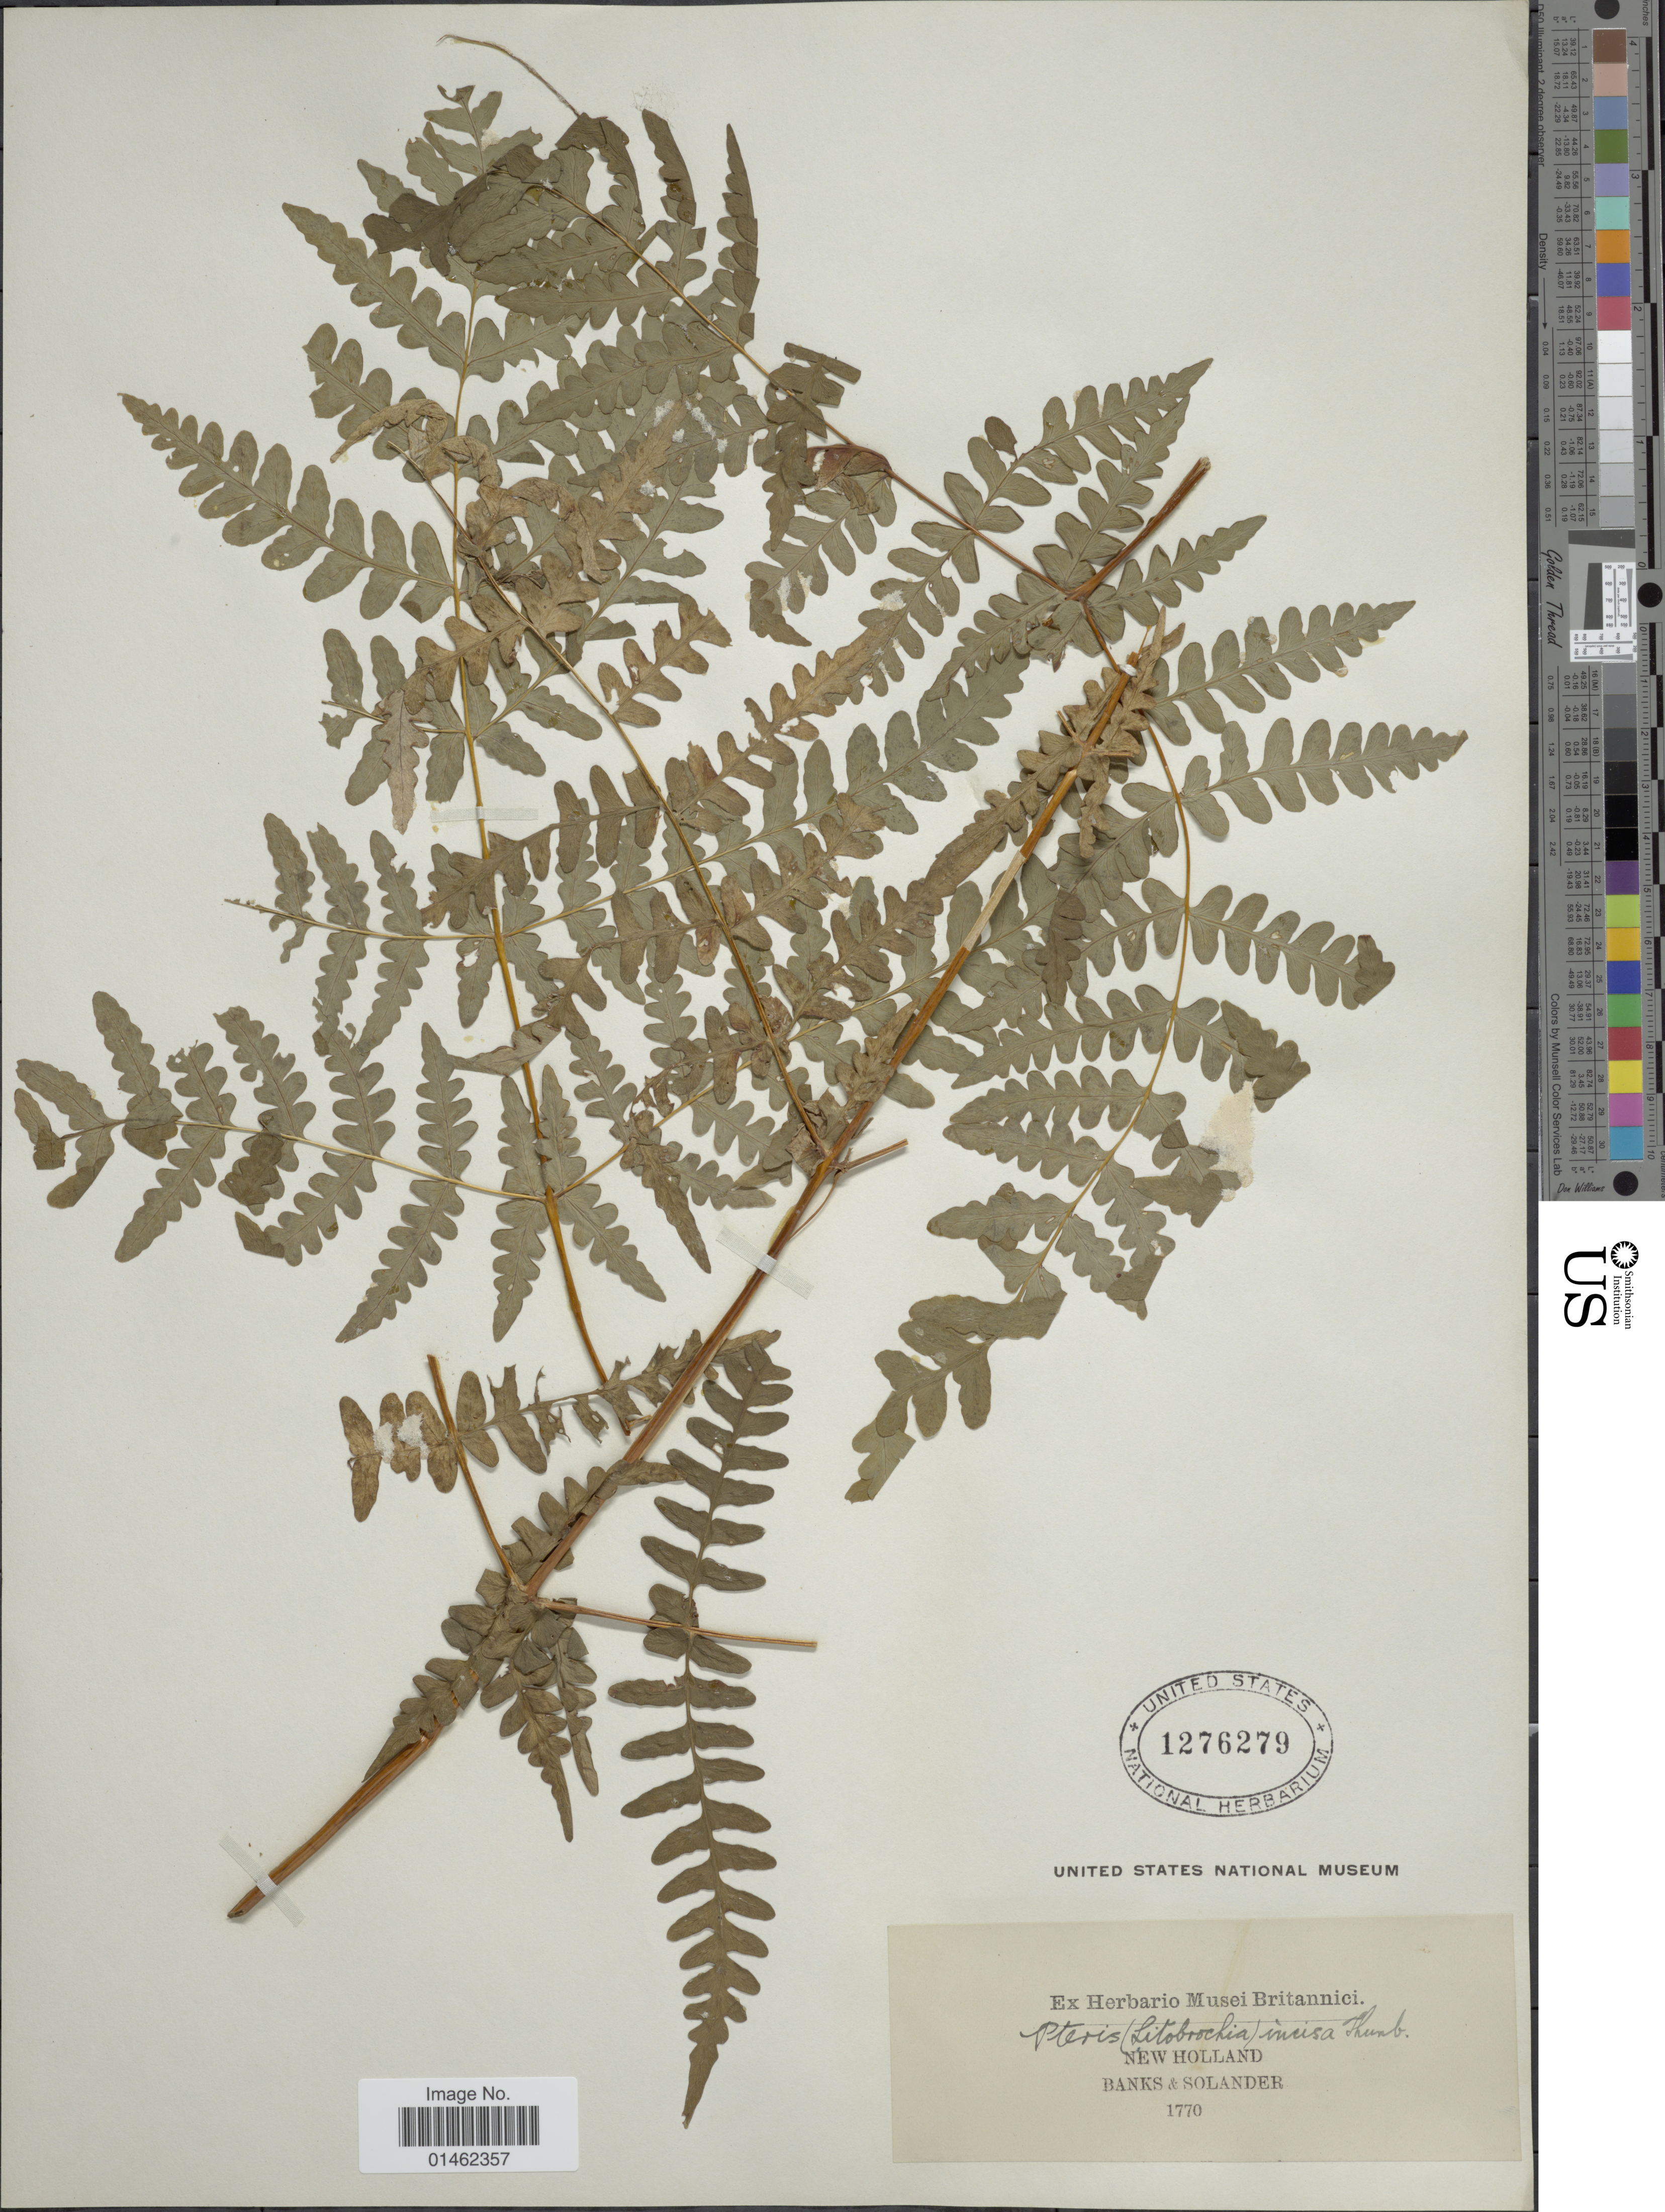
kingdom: Plantae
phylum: Tracheophyta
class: Polypodiopsida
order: Polypodiales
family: Dennstaedtiaceae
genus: Histiopteris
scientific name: Histiopteris incisa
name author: (Thunb.) J. Sm.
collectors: Banks Exped. & -- Solander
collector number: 1770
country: Australia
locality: New Holland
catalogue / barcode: US 1276279